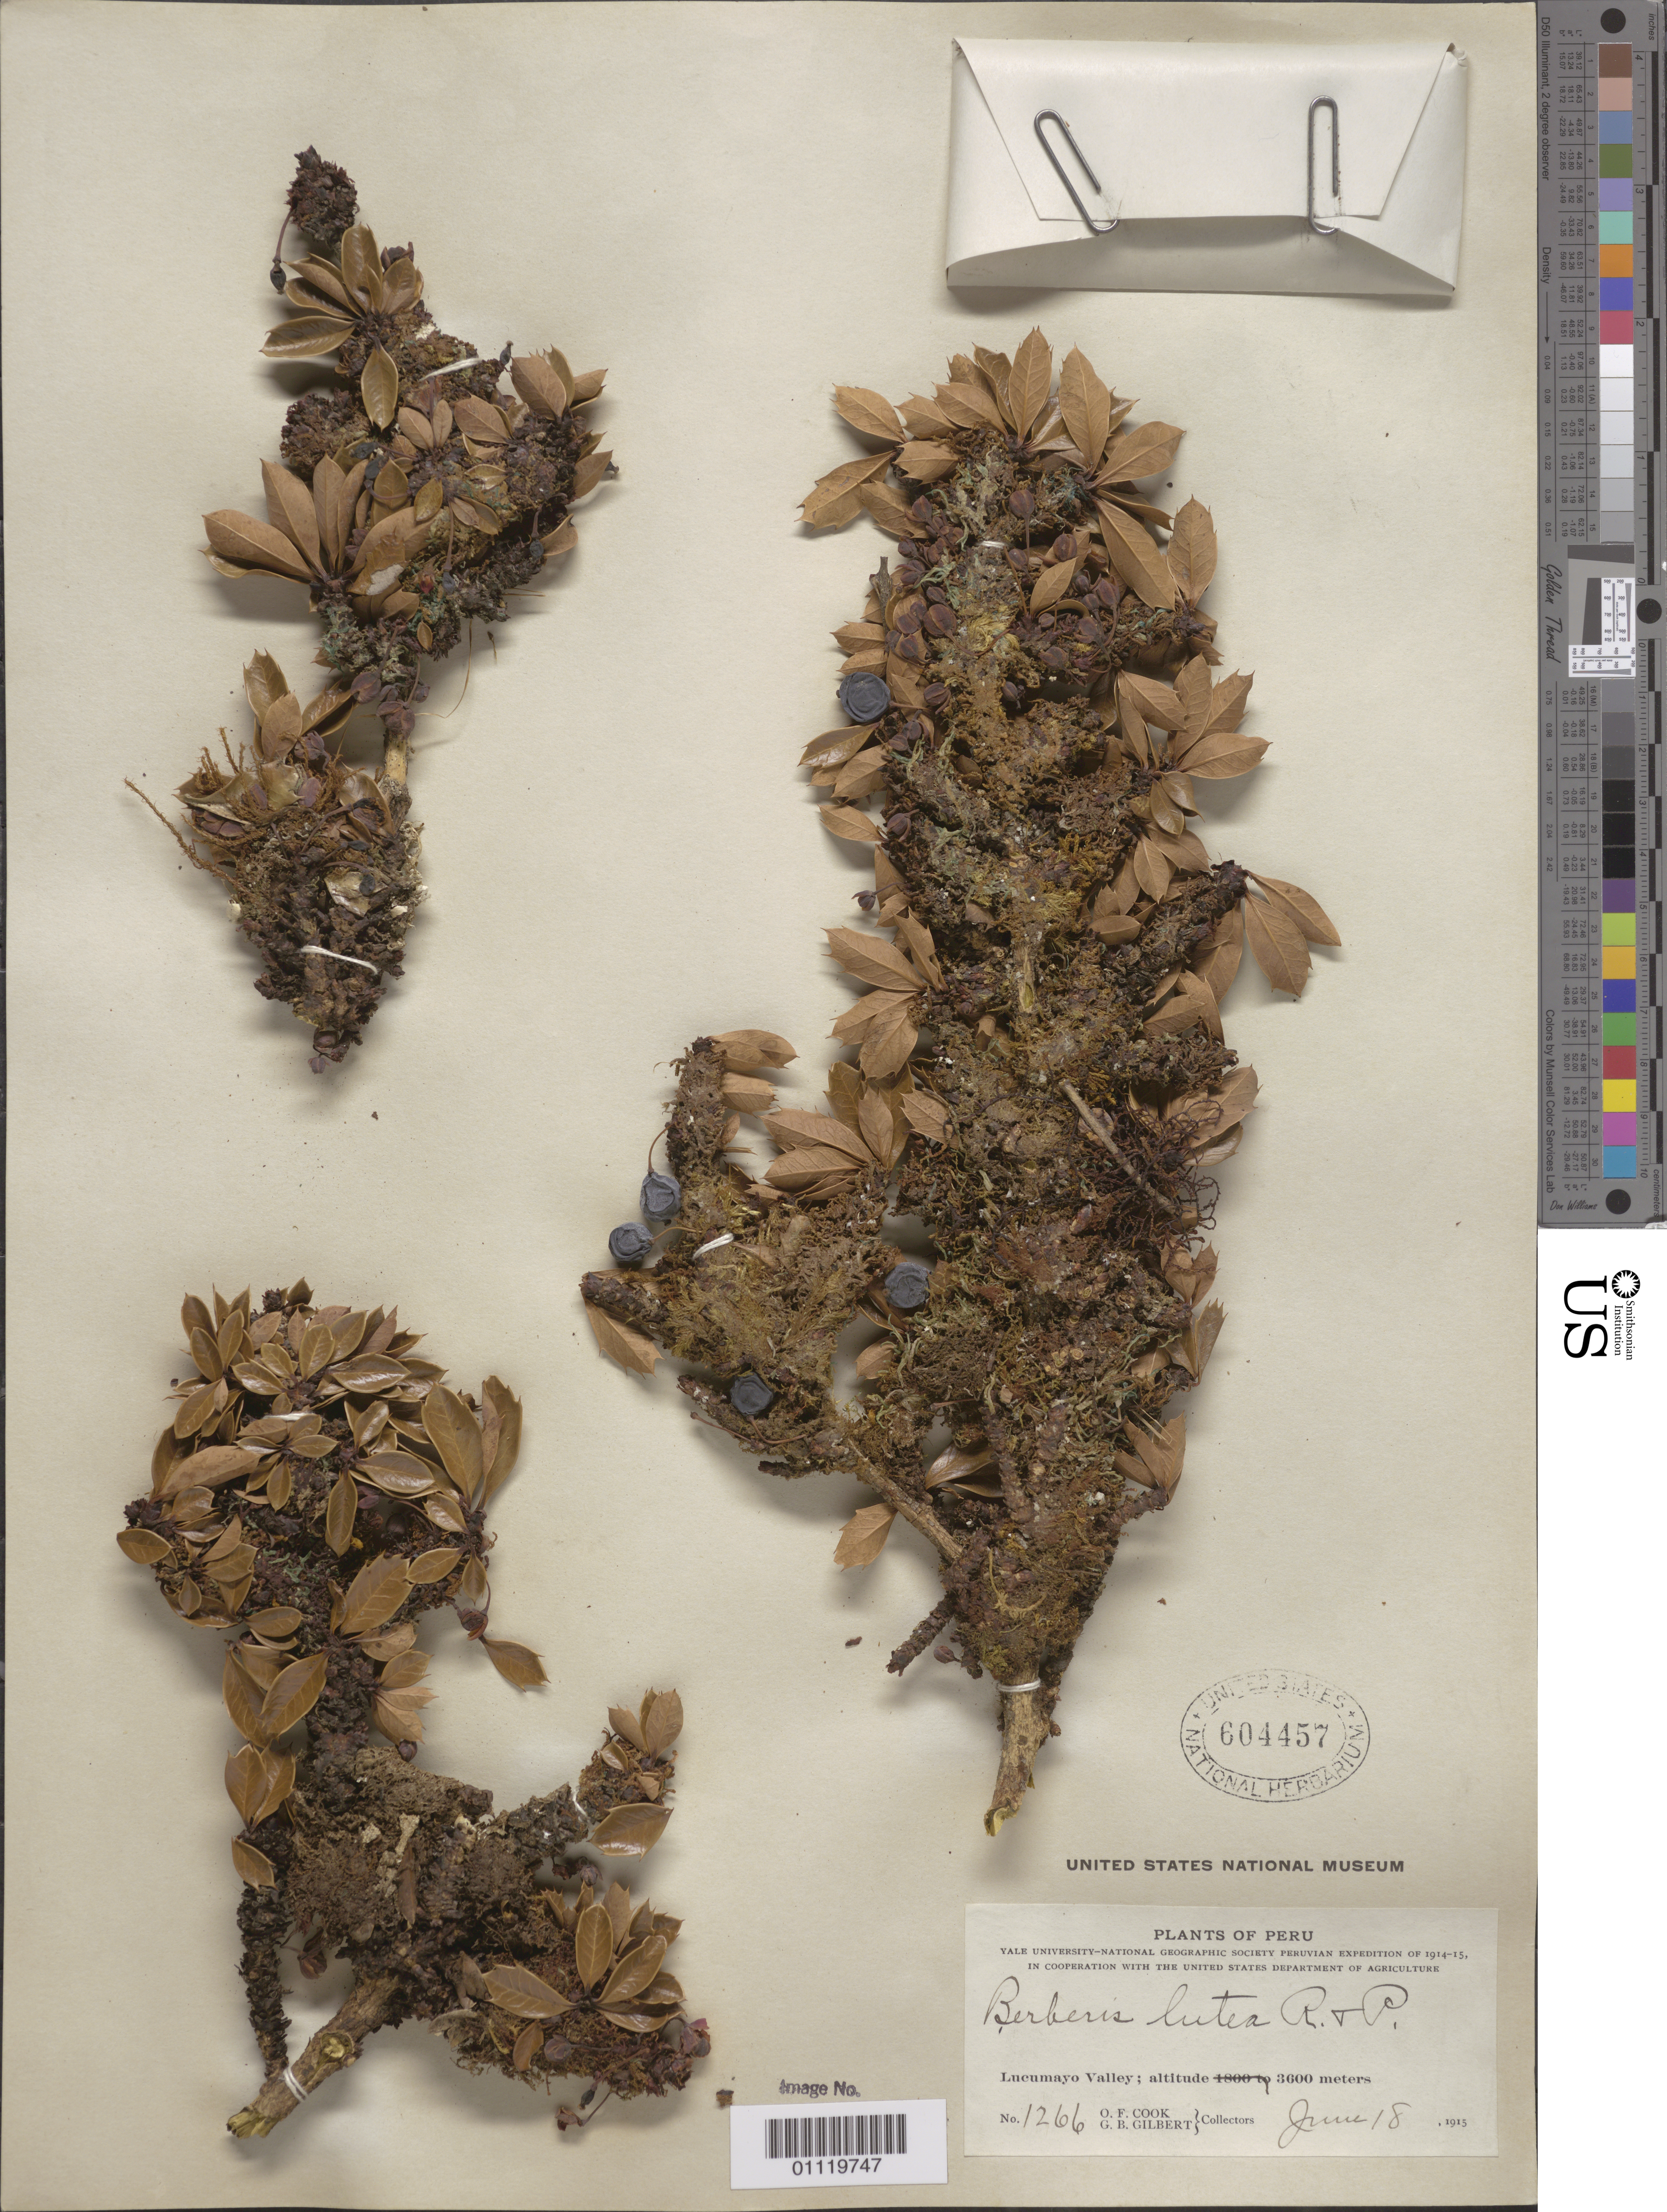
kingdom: Plantae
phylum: Tracheophyta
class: Magnoliopsida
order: Ranunculales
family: Berberidaceae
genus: Berberis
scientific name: Berberis lutea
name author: Ruiz & Pav.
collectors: O. F. Cook & G. B. Gilbert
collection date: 1913-06-18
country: Peru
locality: Luenmayo Valley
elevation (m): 3600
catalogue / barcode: US 604457